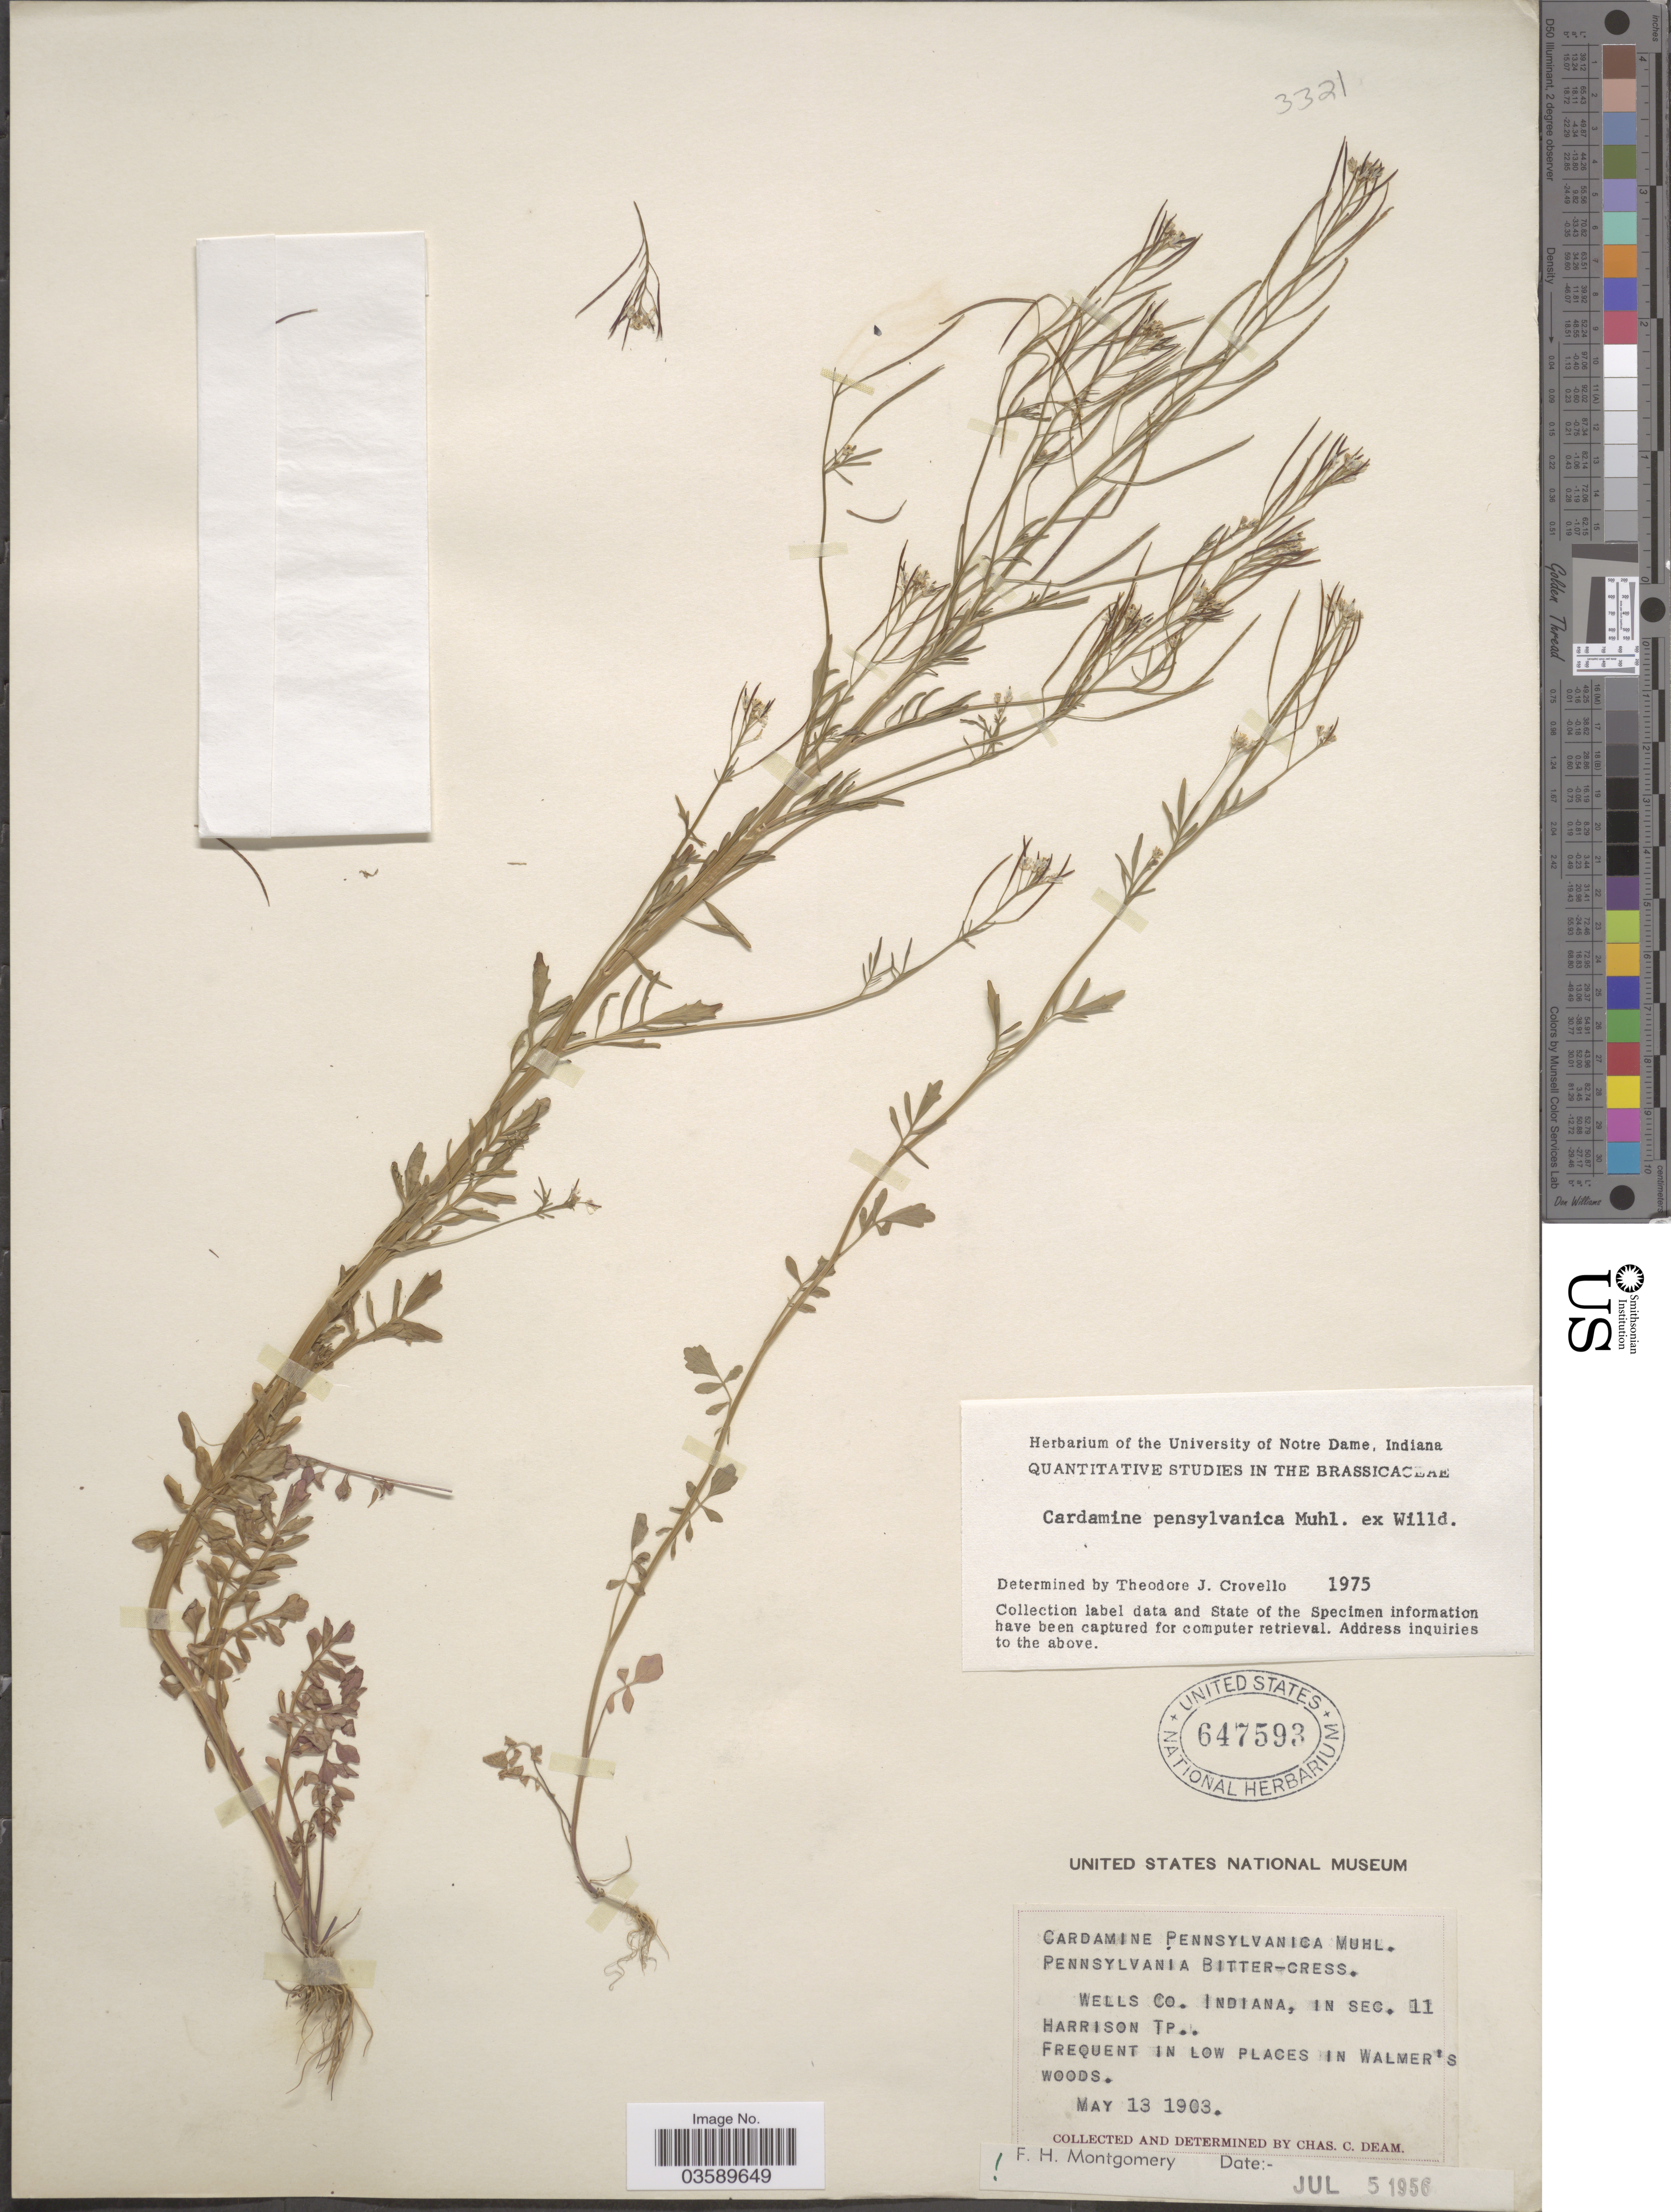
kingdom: Plantae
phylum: Tracheophyta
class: Magnoliopsida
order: Brassicales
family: Brassicaceae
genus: Cardamine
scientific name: Cardamine pensylvanica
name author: Muhl. ex Willd.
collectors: C. C. Deam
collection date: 1903-05-13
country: United States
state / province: Indiana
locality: Wells Co., in Sec. 11 Harrison Tp. Frequent in low places in Walmer's Woods.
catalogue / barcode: US 647593